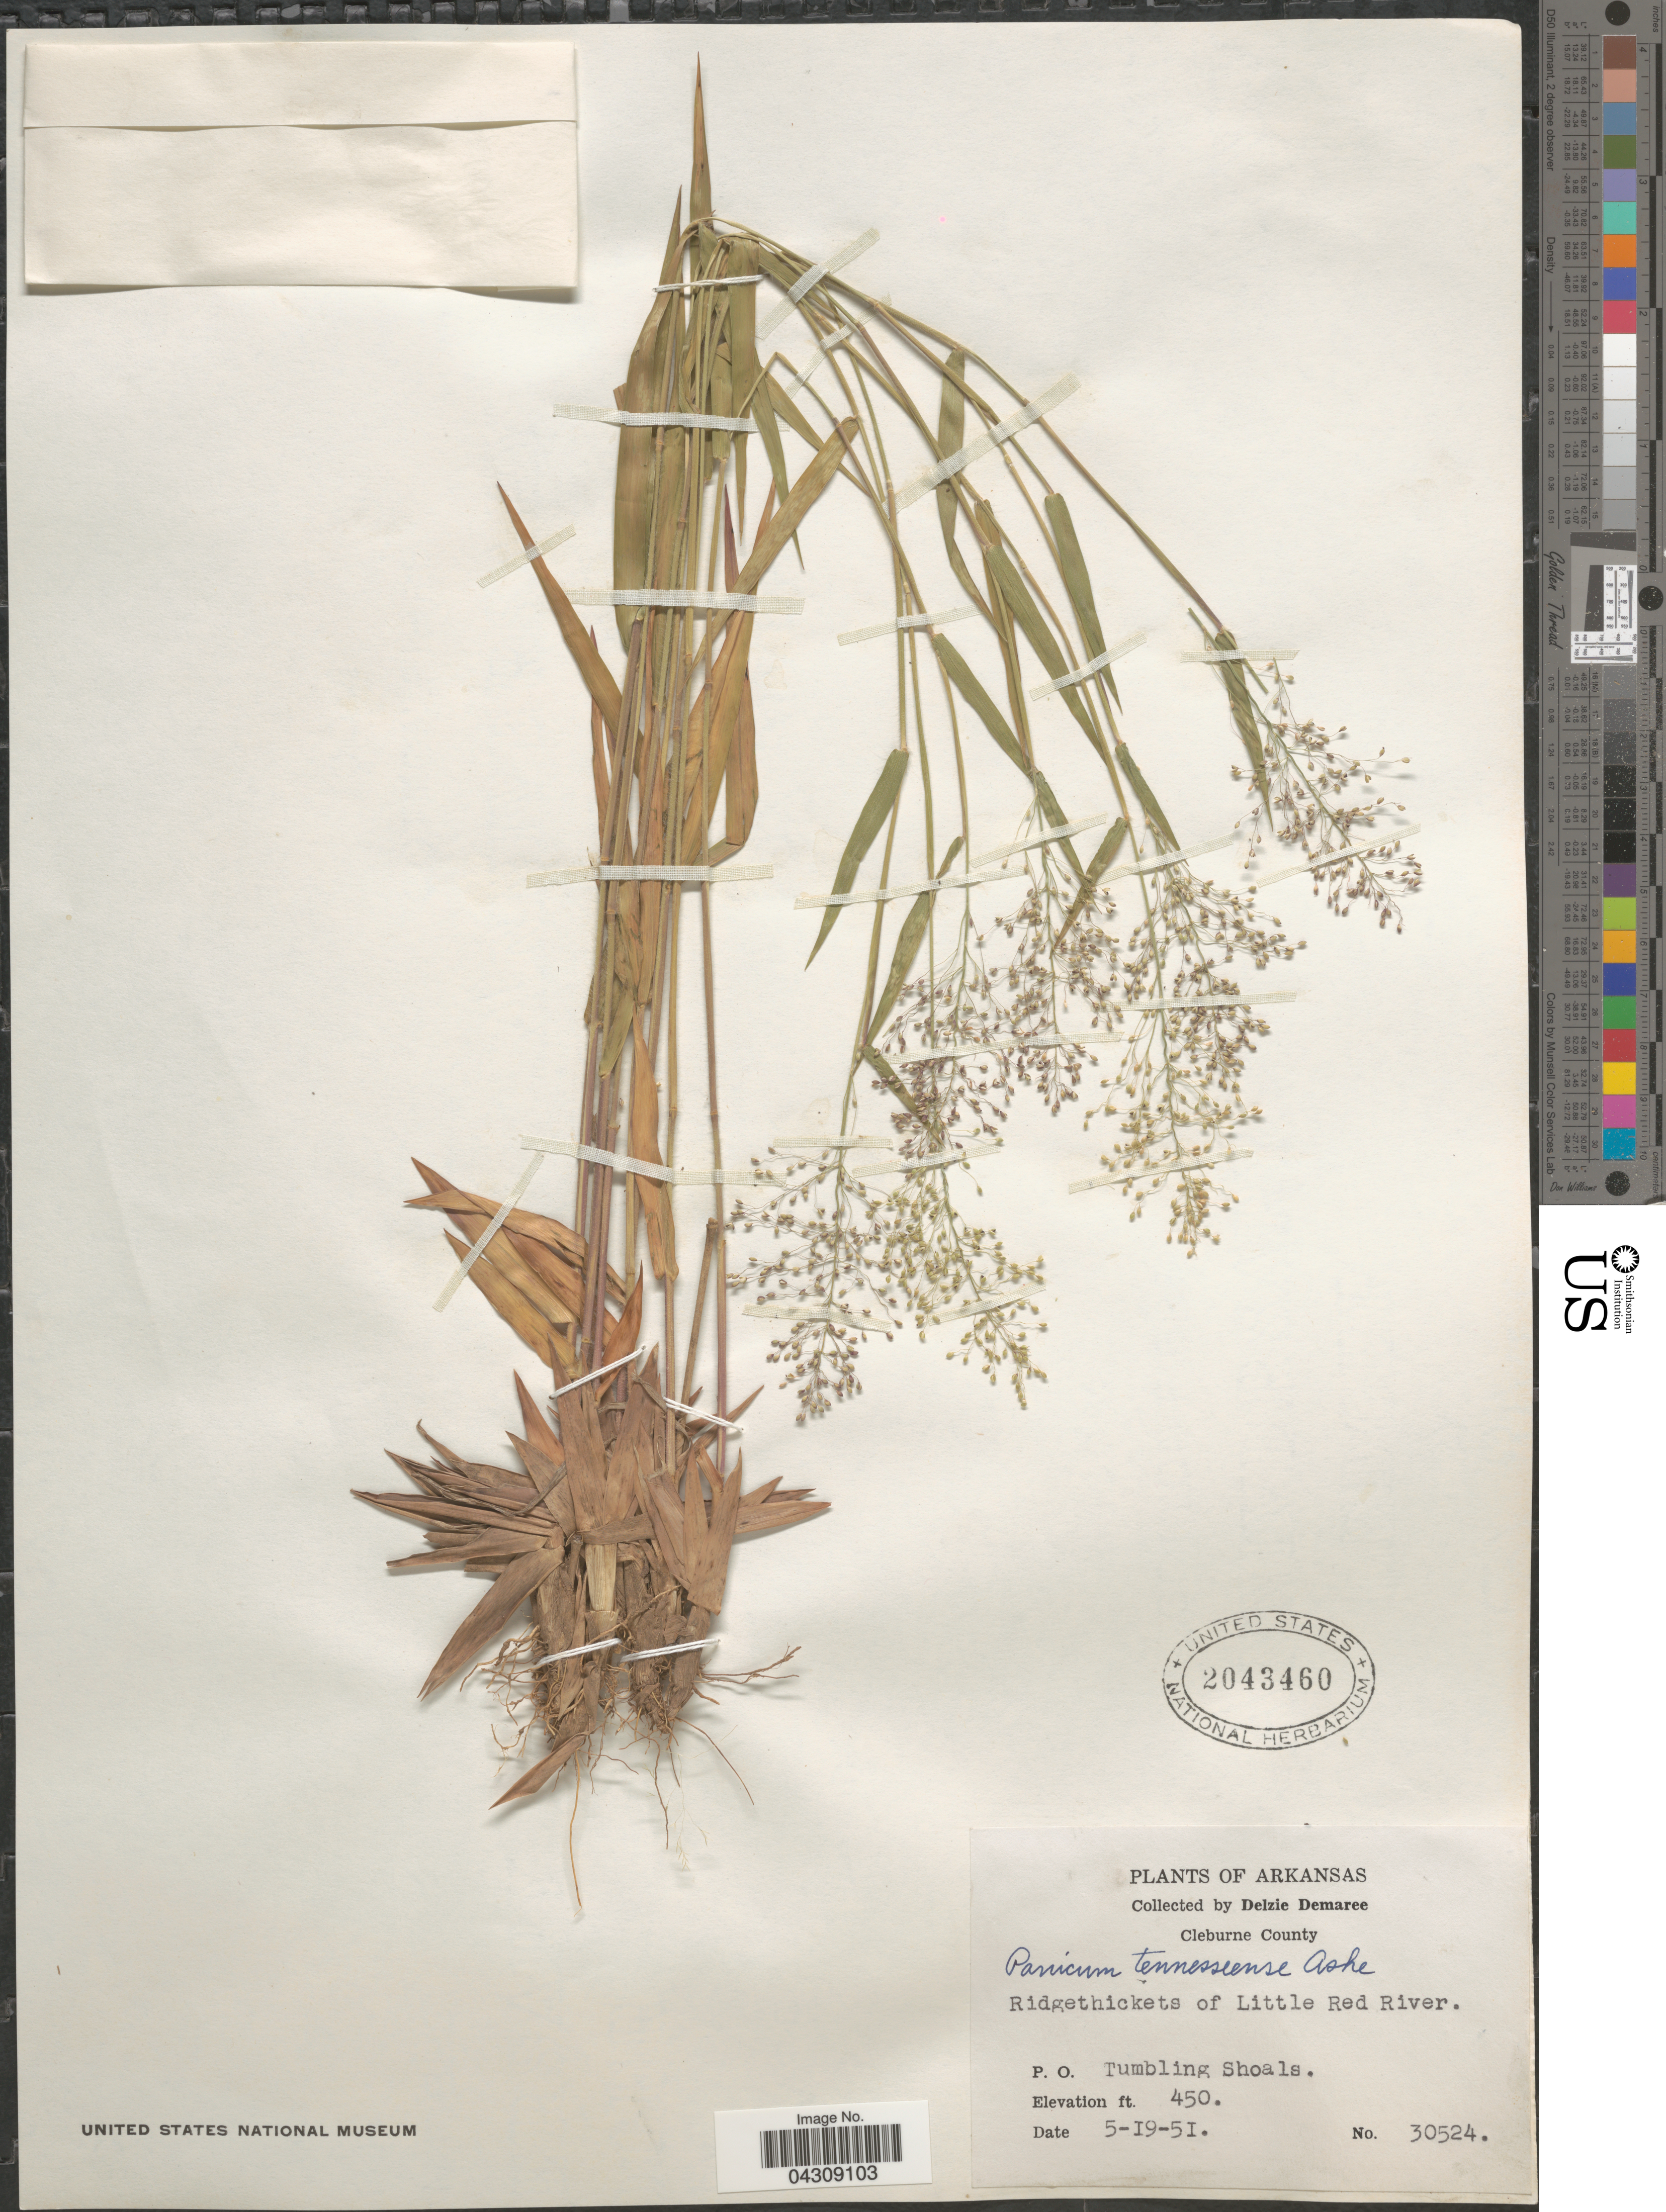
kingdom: Plantae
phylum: Tracheophyta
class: Liliopsida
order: Poales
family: Poaceae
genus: Dichanthelium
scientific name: Dichanthelium acuminatum var. acuminatum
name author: (Sw.) Gould & C.A. Clark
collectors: D. Demaree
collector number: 30524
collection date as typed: Transcribed d/m/y: 19/5/51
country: United States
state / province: Arkansas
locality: Cleburne County. Ridgethickets of Little Red River. P. O. Tumbling Shoals.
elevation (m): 137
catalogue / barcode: US 2043460